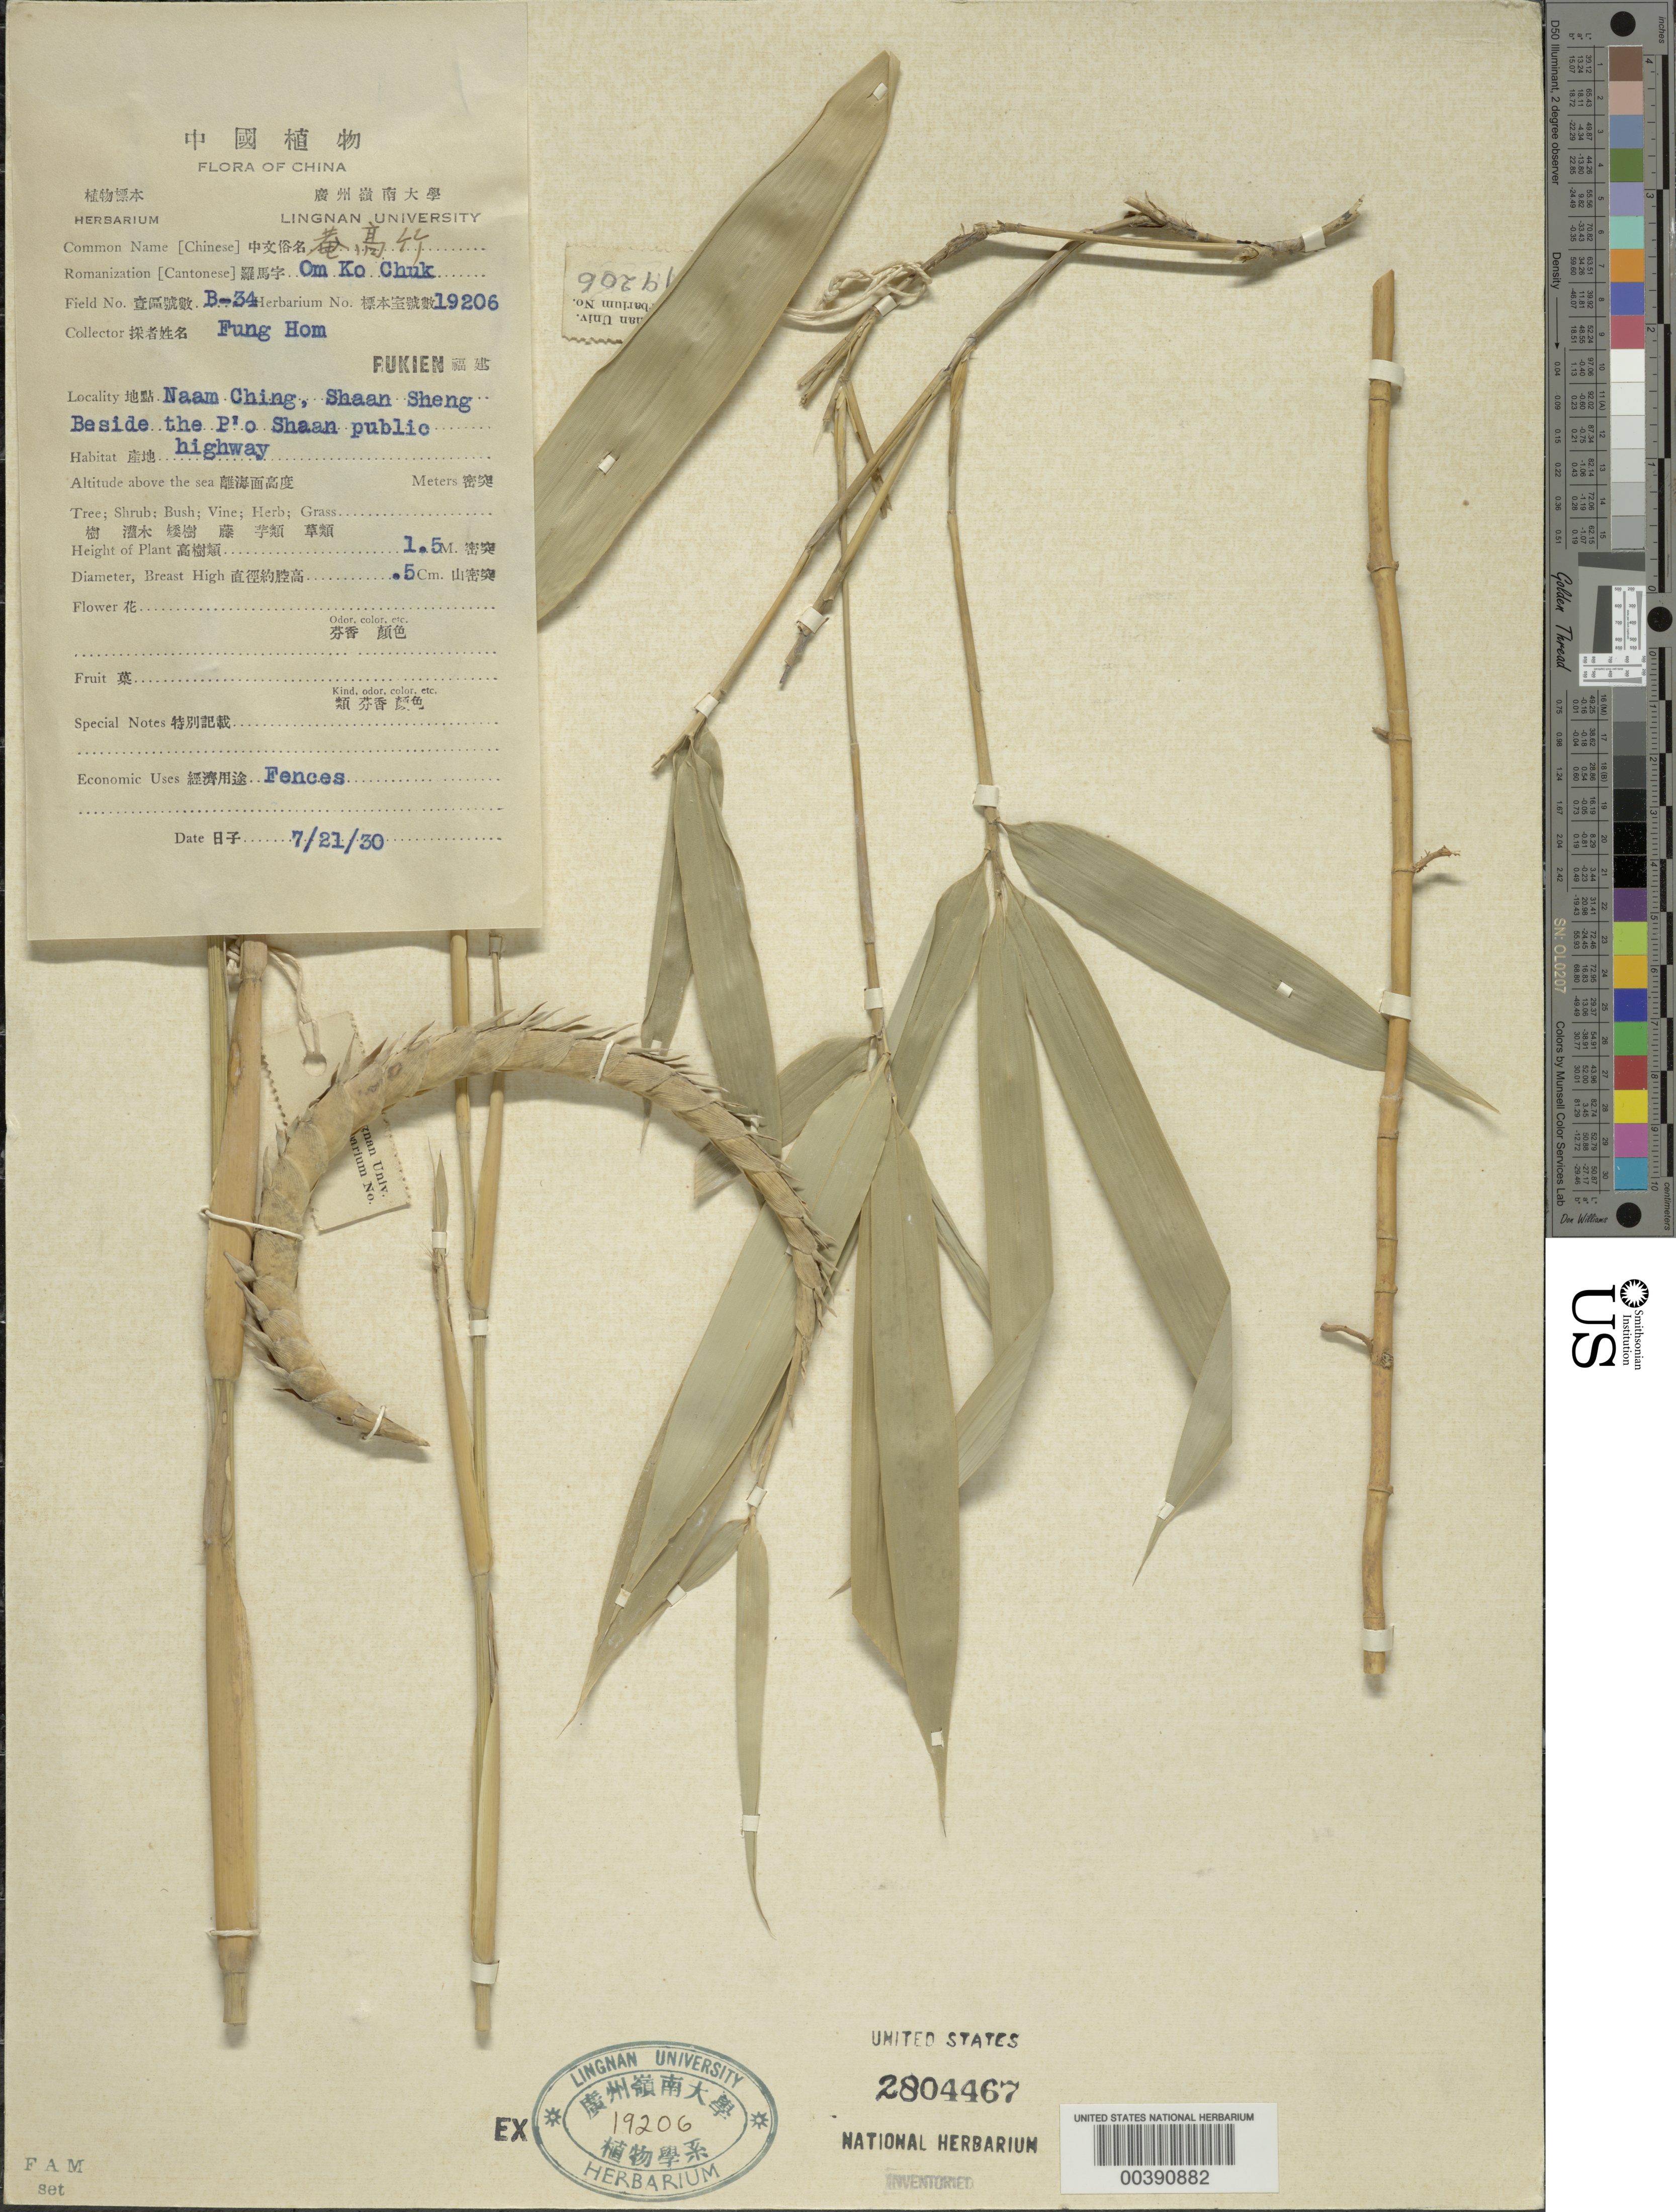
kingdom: Plantae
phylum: Tracheophyta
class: Liliopsida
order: Poales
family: Poaceae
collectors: H. L. Fung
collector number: B-34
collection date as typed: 21 Jul 1930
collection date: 1930-07-21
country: China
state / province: Fujian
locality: Naam ching, shaan sheng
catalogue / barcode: US 2804467